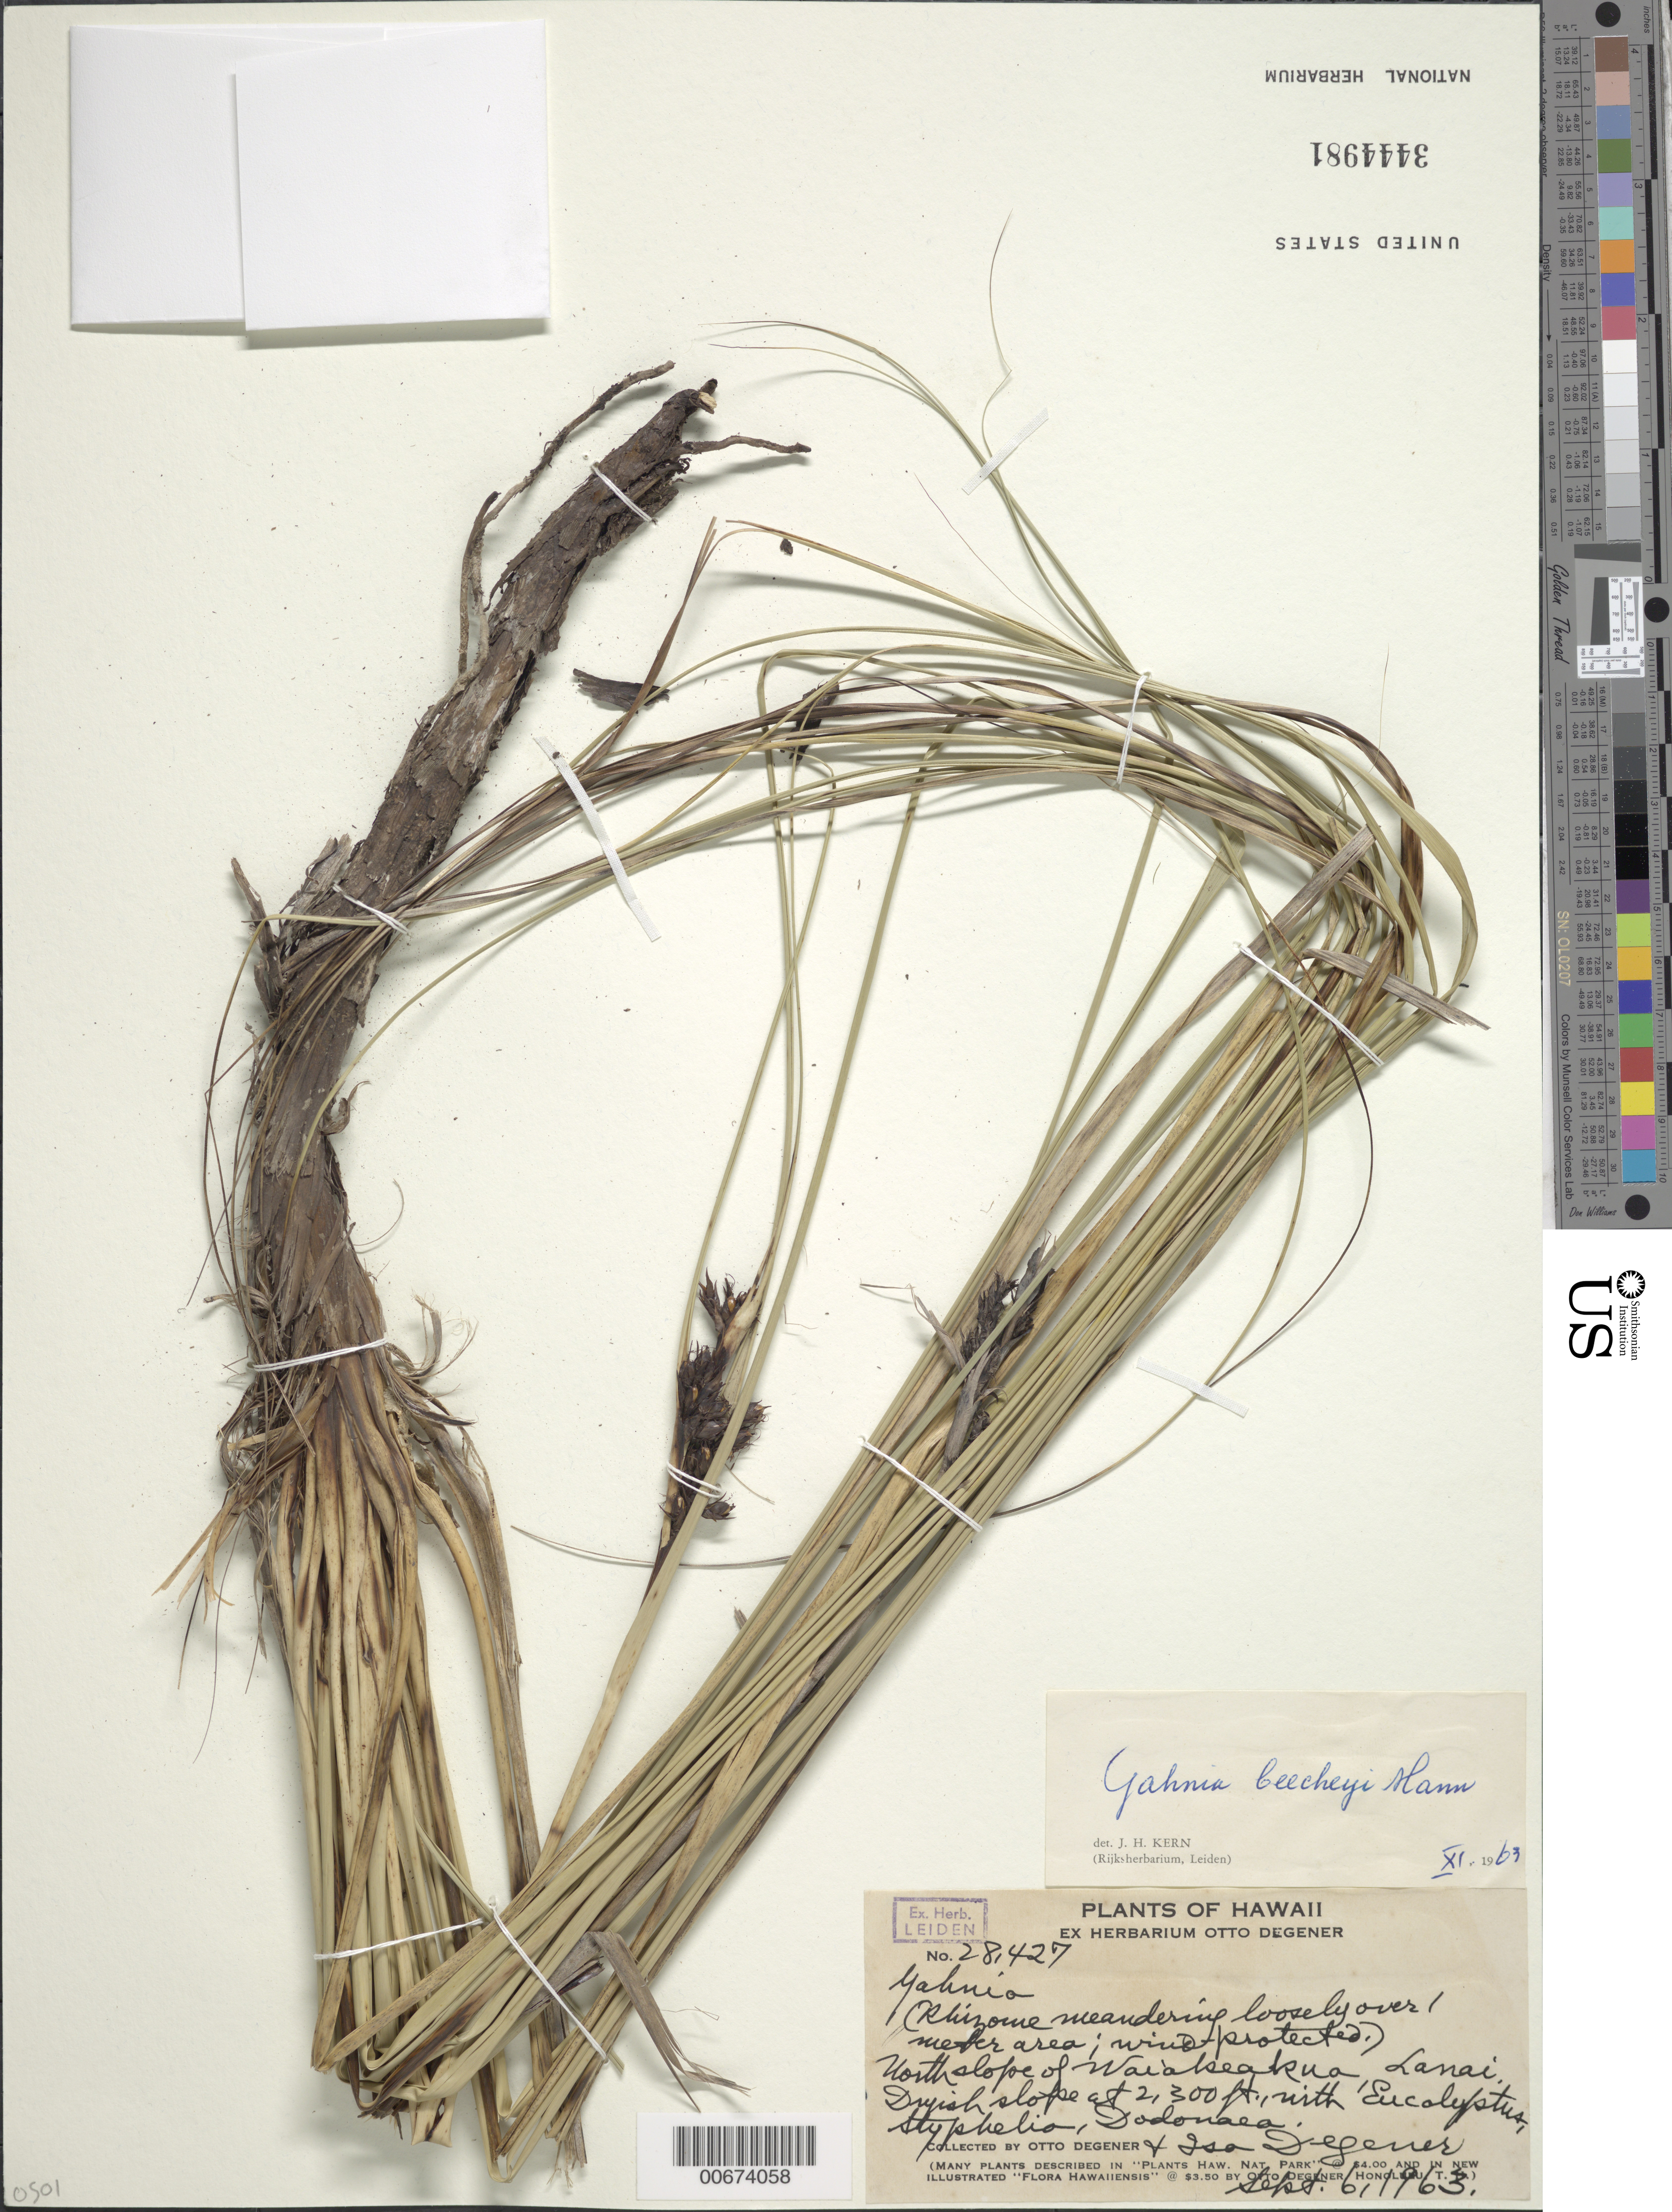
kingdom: Plantae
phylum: Tracheophyta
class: Liliopsida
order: Poales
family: Cyperaceae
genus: Gahnia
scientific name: Gahnia beecheyi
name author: H. Mann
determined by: Kern, J. H.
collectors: O. Degener & I. Degener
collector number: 28427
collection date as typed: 6 Sep 1963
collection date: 1963-09-06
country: United States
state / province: Hawaii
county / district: Maui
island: Lana'i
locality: North slope of Waiakeakua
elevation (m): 701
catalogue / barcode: US 3444981